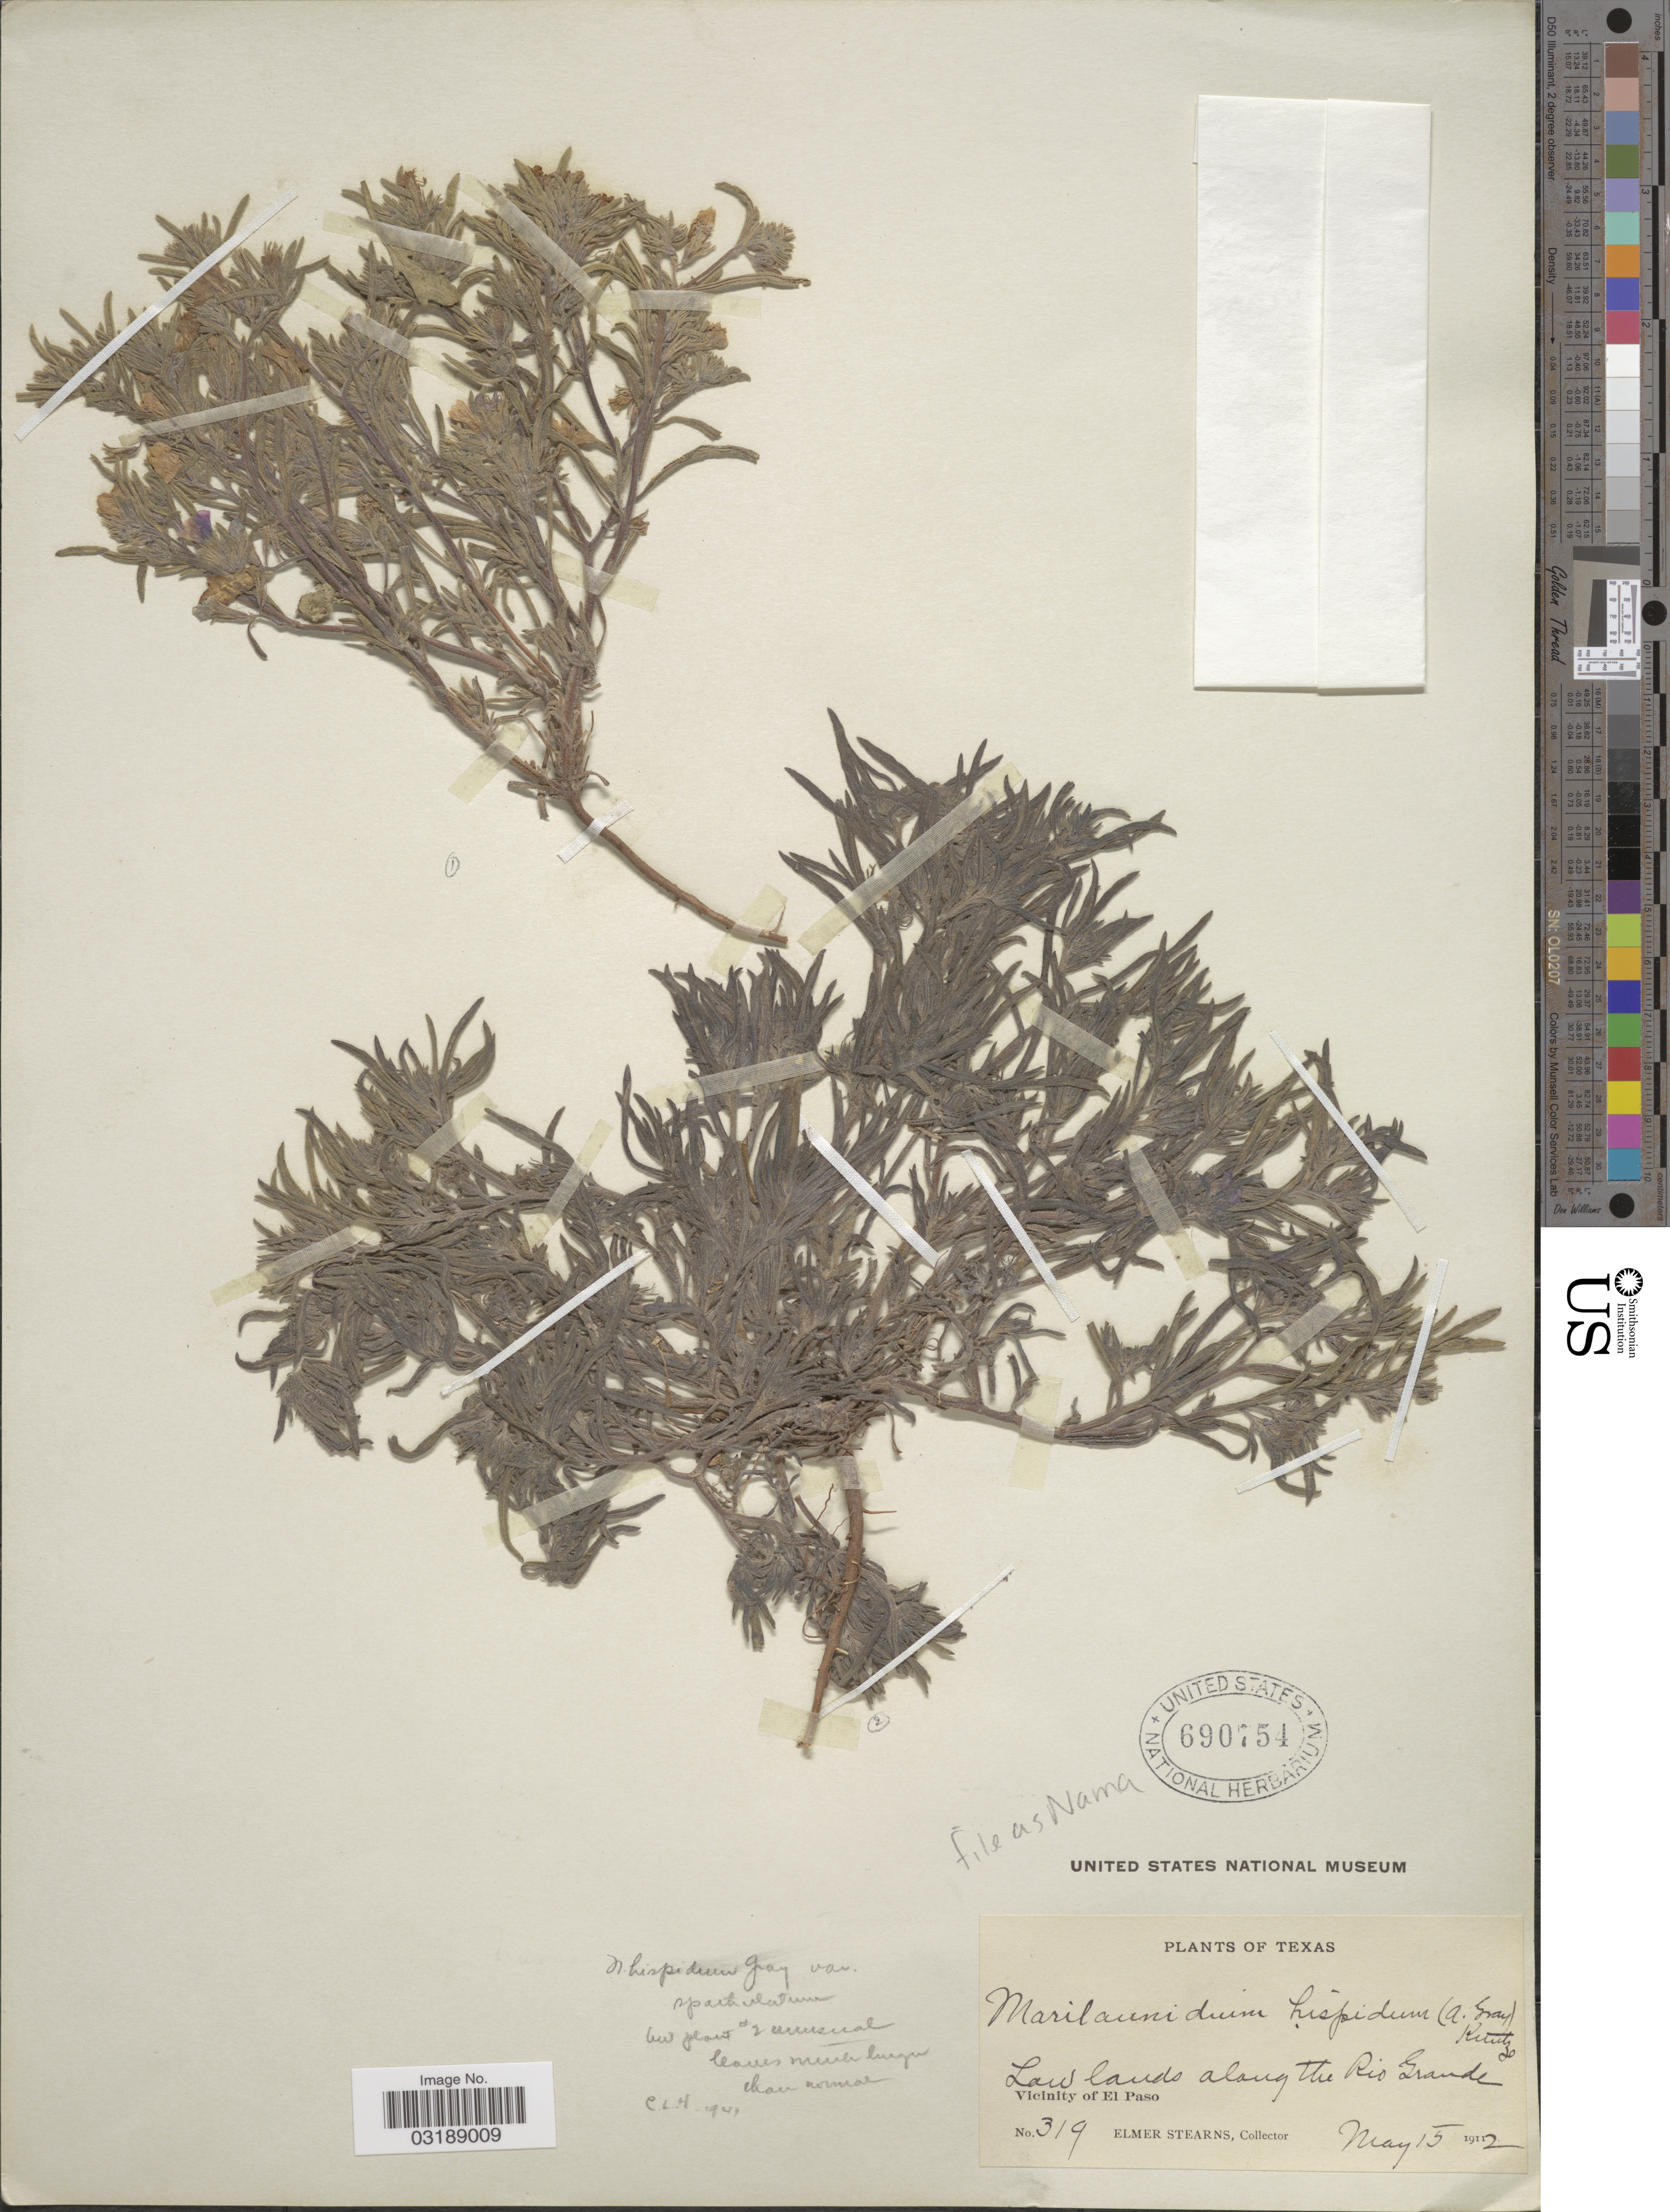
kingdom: Plantae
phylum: Tracheophyta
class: Magnoliopsida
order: Boraginales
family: Namaceae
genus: Nama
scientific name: Nama hispida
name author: A. Gray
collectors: E. Stearns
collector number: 319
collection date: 1912-05-15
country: United States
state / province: Texas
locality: Low lands along the Rio Grande, Vicinity of El Paso.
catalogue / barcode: US 690754